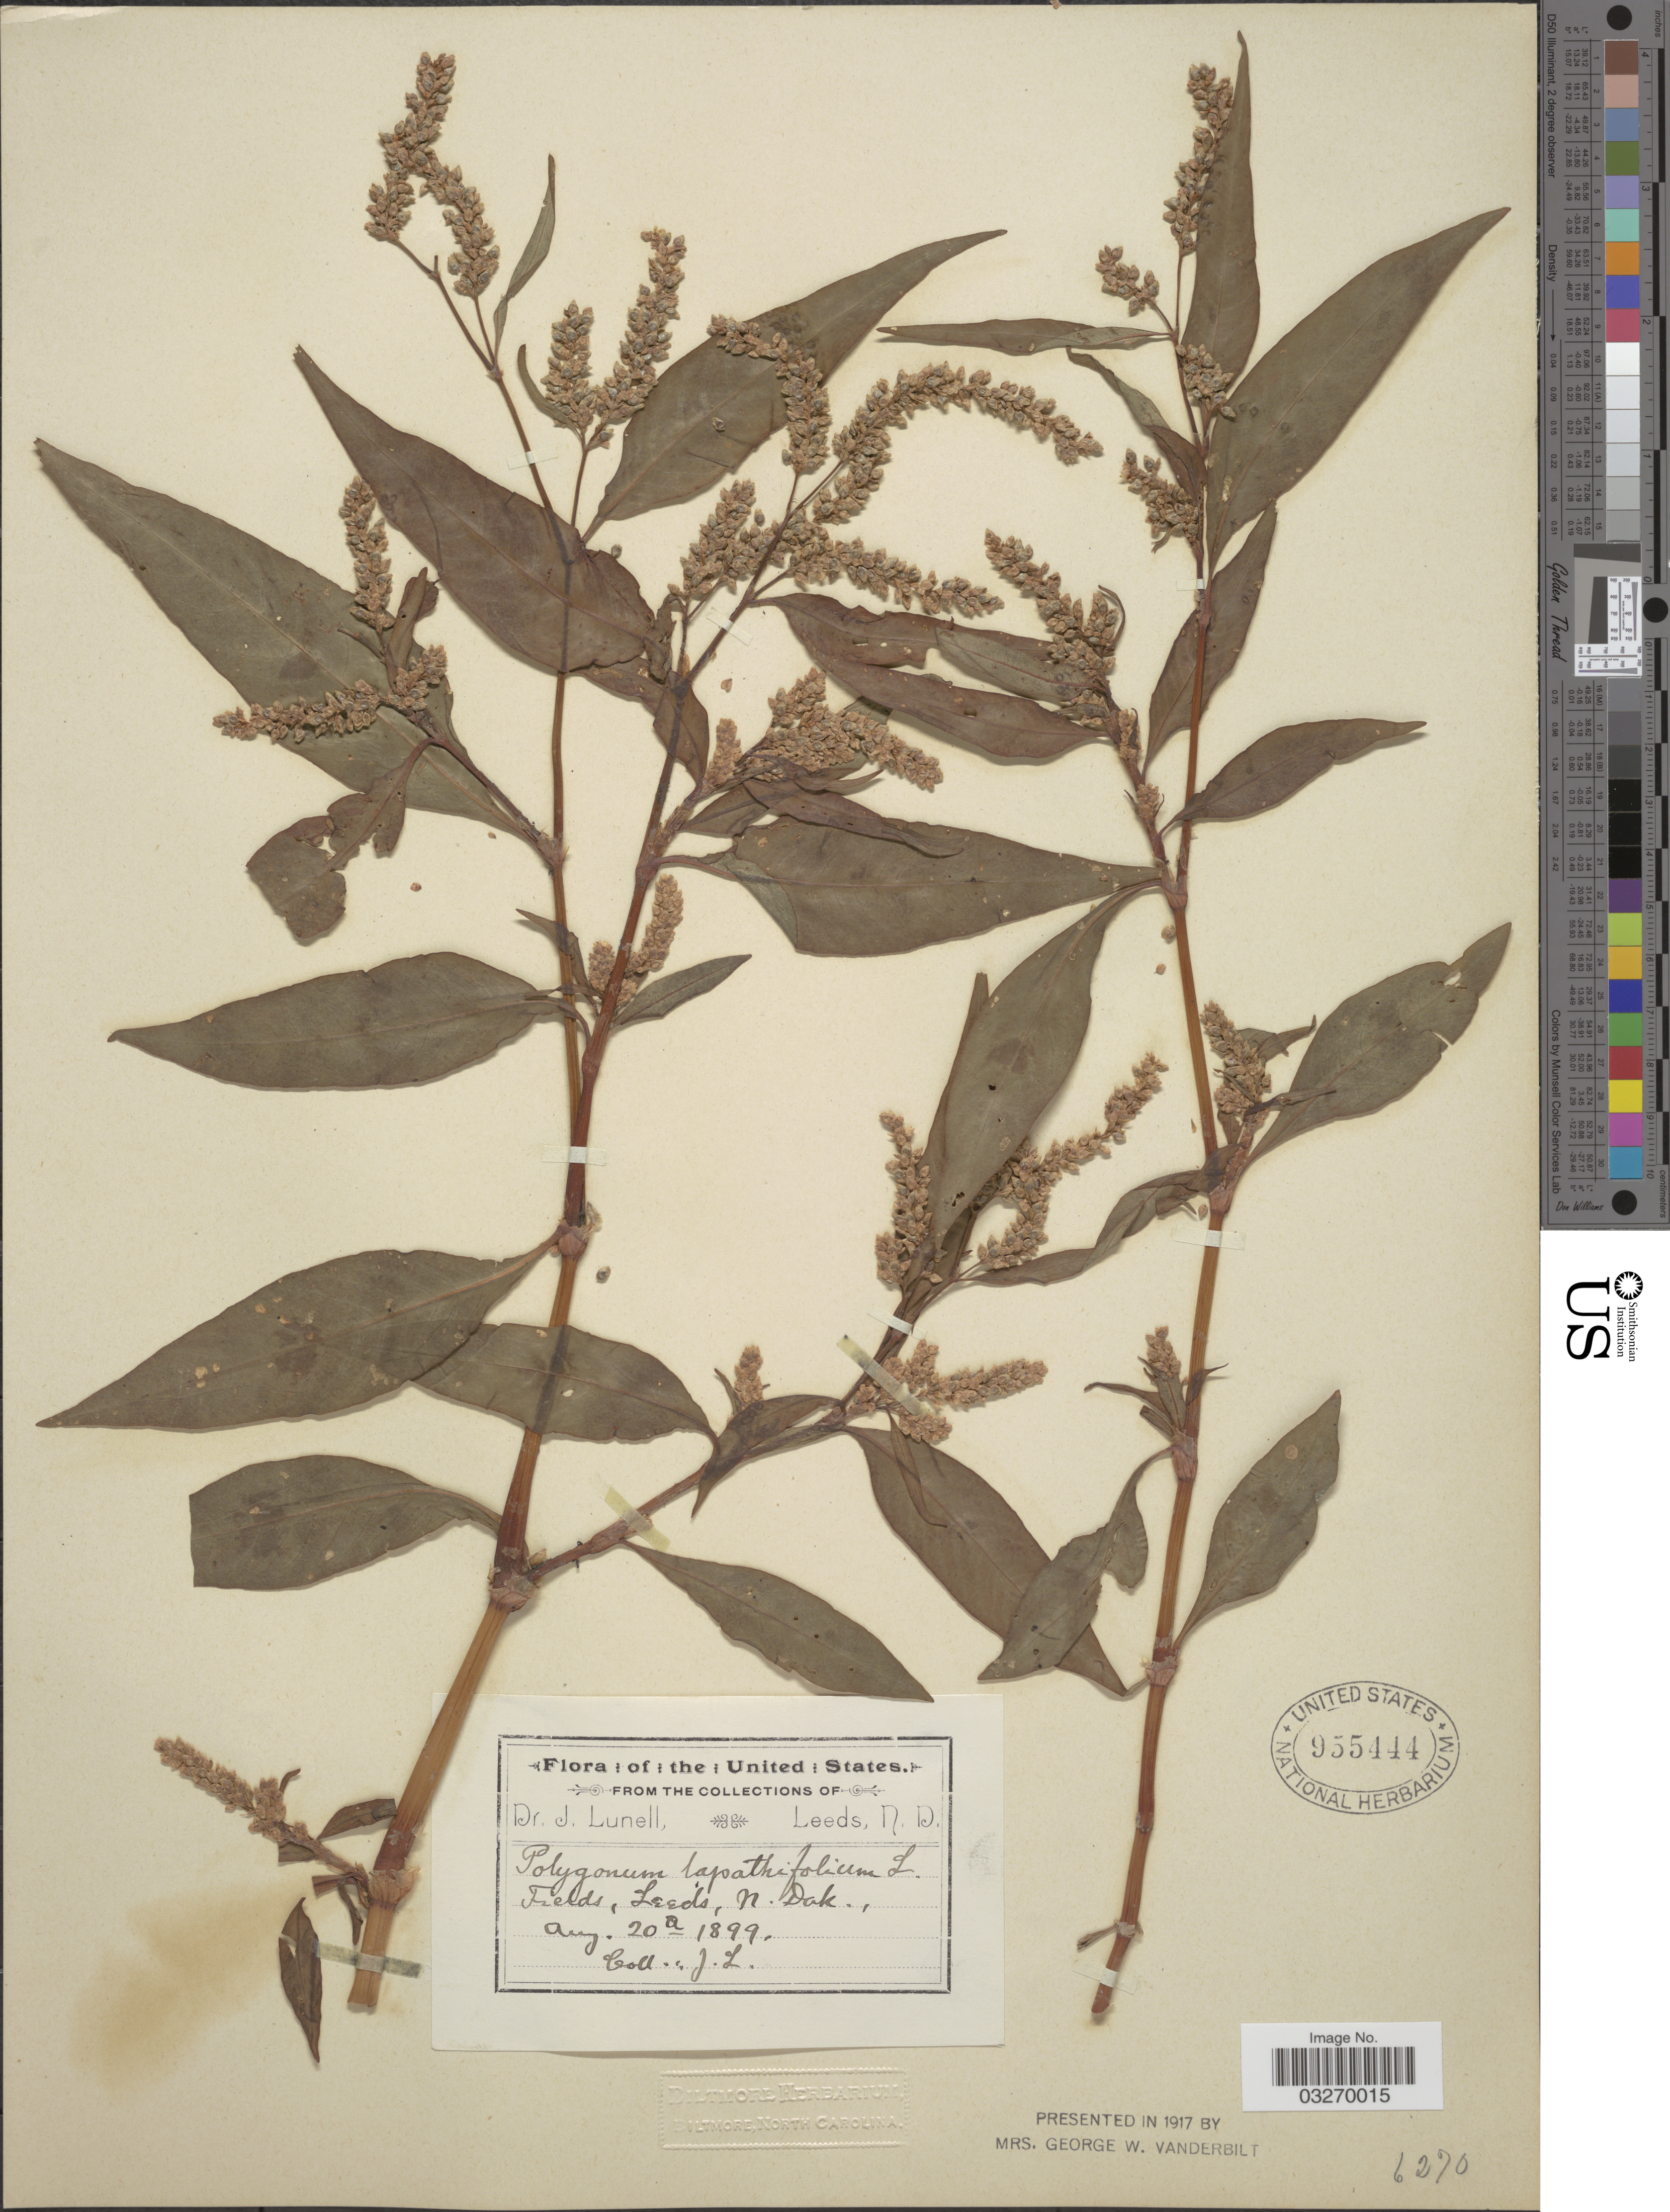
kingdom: Plantae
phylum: Tracheophyta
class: Magnoliopsida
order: Caryophyllales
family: Polygonaceae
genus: Persicaria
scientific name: Persicaria lapathifolia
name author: (L.) Delarbre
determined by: Atha, D. E.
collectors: J. Lunell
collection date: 1899-08-20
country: United States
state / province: North Dakota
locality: Leeds.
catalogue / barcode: US 955444